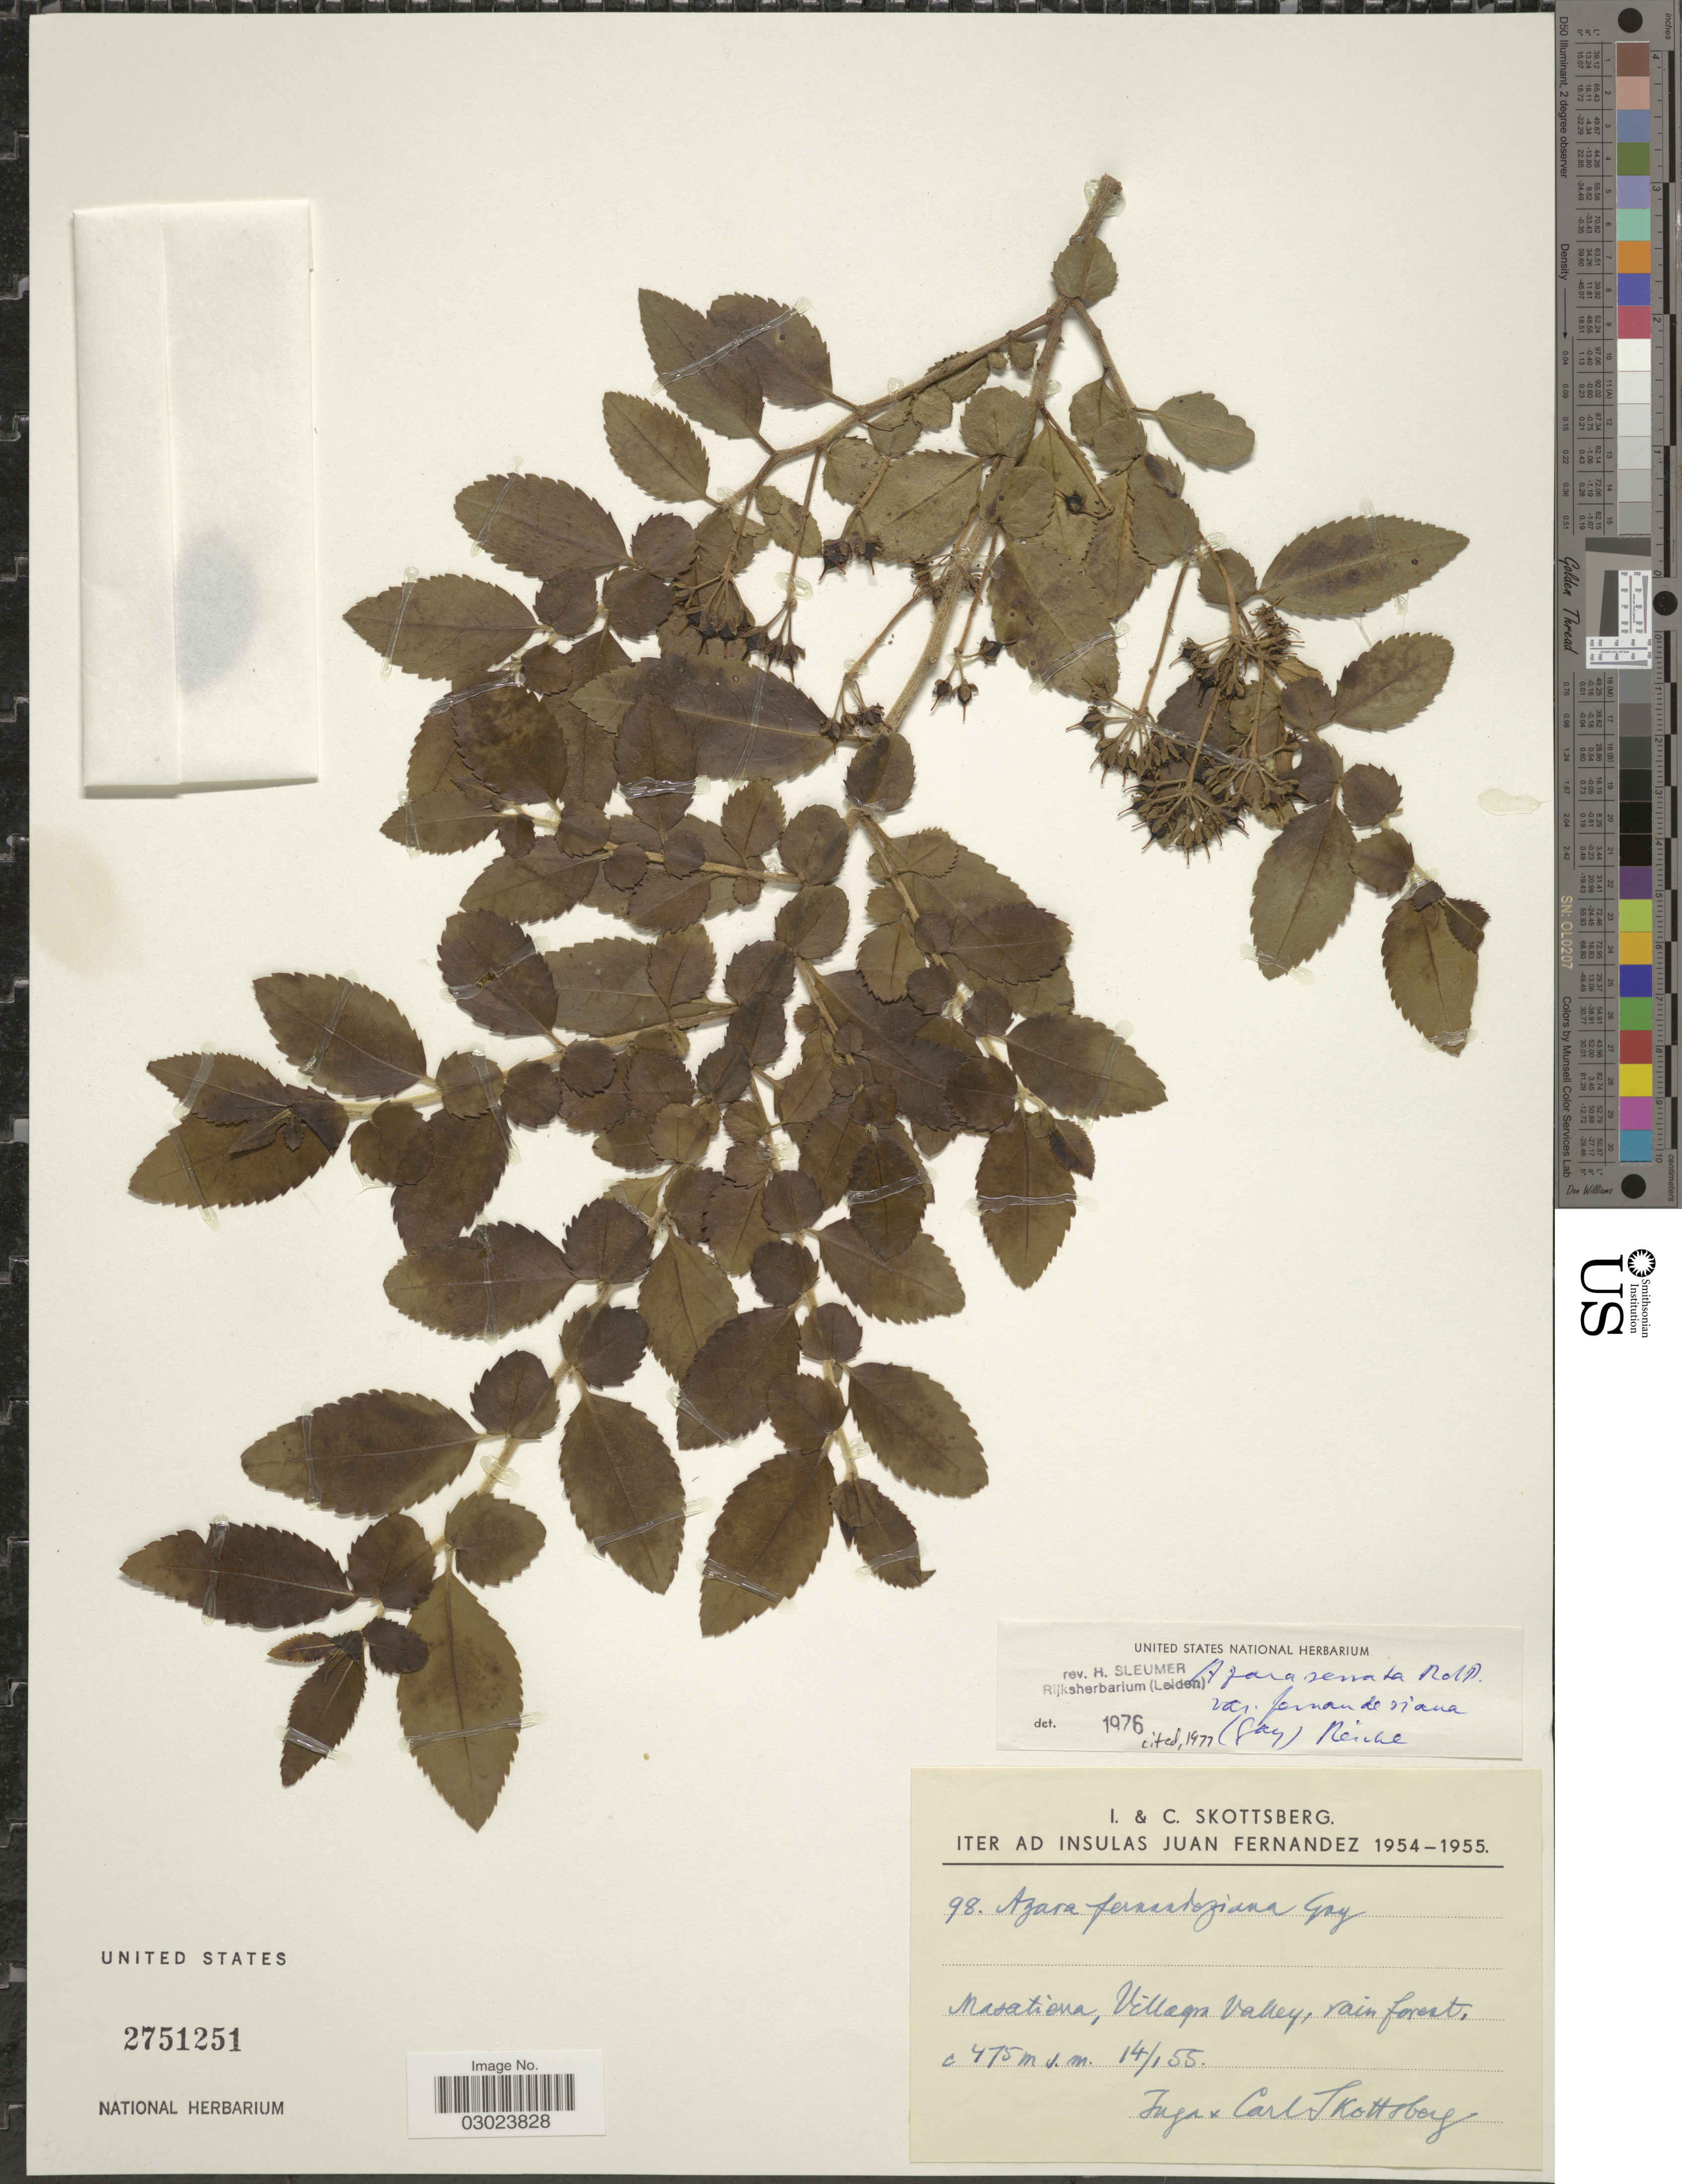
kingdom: Plantae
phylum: Tracheophyta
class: Magnoliopsida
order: Malpighiales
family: Salicaceae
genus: Azara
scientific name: Azara serrata var. fernandeziana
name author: Reiche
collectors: I. Skottsberg & C. Skottsberg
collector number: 98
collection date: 1955-01-14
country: Chile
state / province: Valparaíso (V)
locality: Insulas Juan Fernandez. Masatierra, Villagra Valley, rain forest.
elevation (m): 475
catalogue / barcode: US 2751251